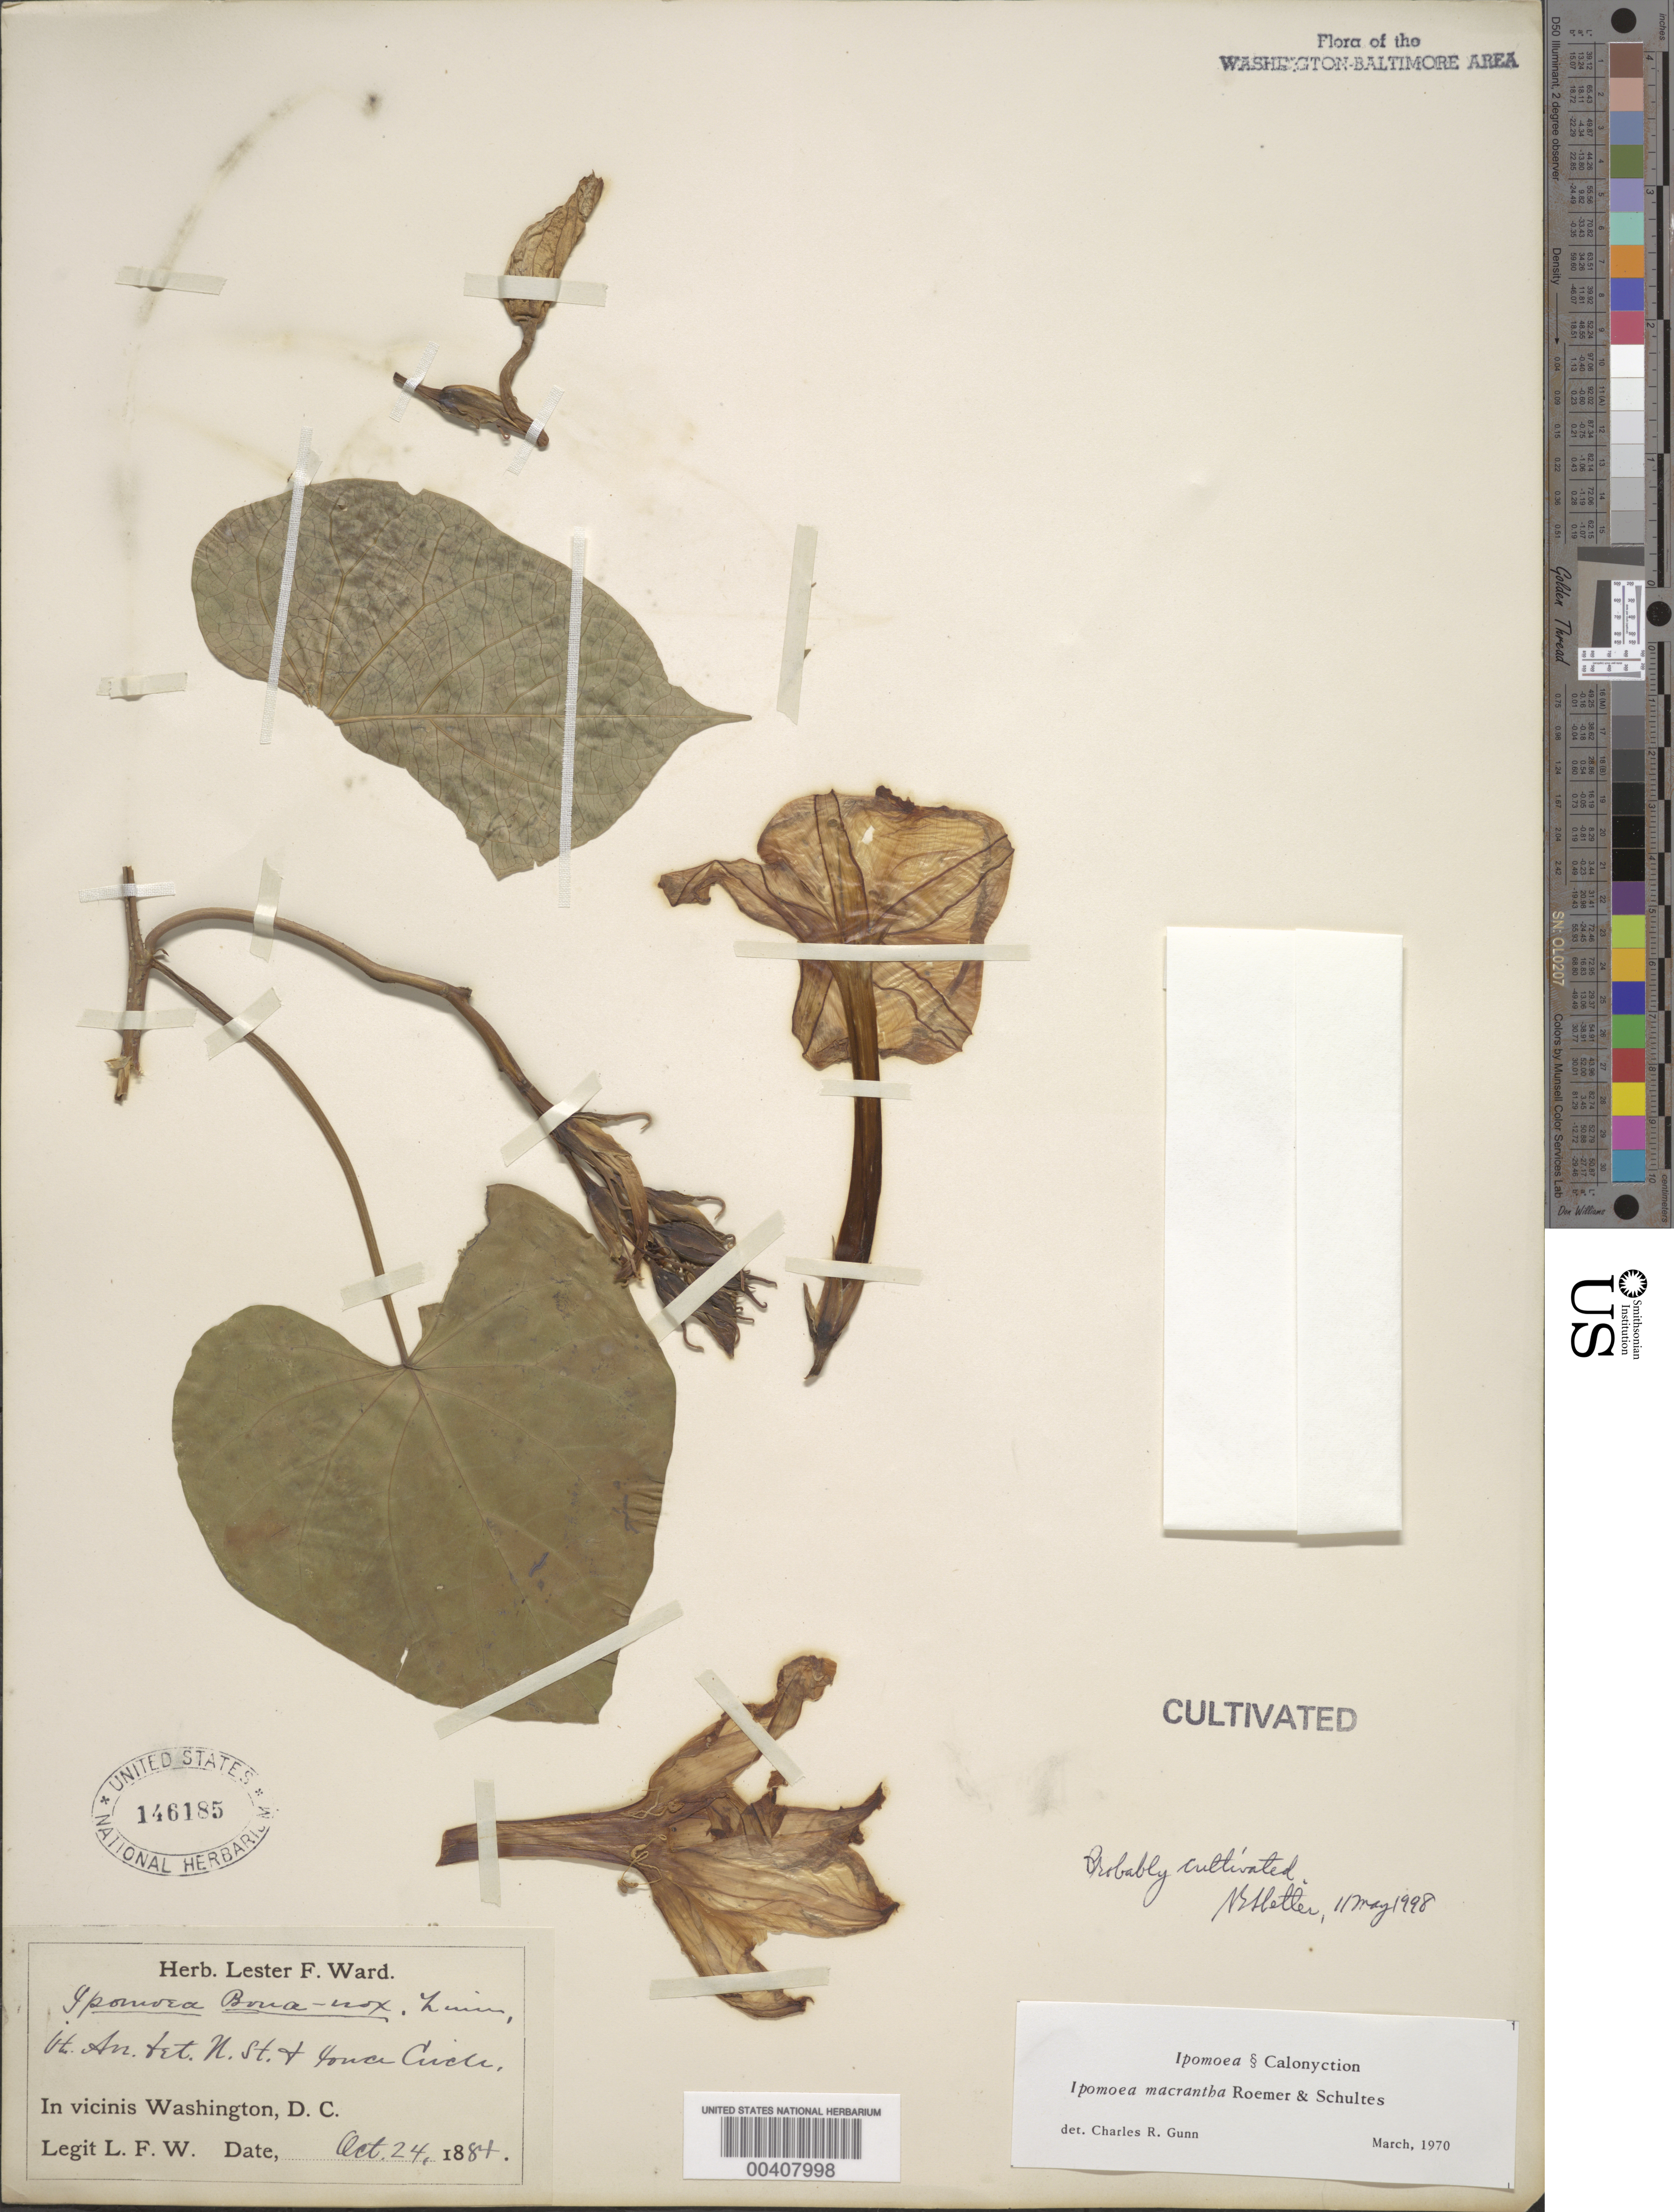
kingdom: Plantae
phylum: Tracheophyta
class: Magnoliopsida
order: Solanales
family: Convolvulaceae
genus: Ipomoea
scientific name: Ipomoea macrantha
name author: Roem. & Schult.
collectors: L. F. Ward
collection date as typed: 24 Oct 1884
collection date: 1884-10-24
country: United States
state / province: District of Columbia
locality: Vermont Ave. between N St. and Yonce Circle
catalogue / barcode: US 146185